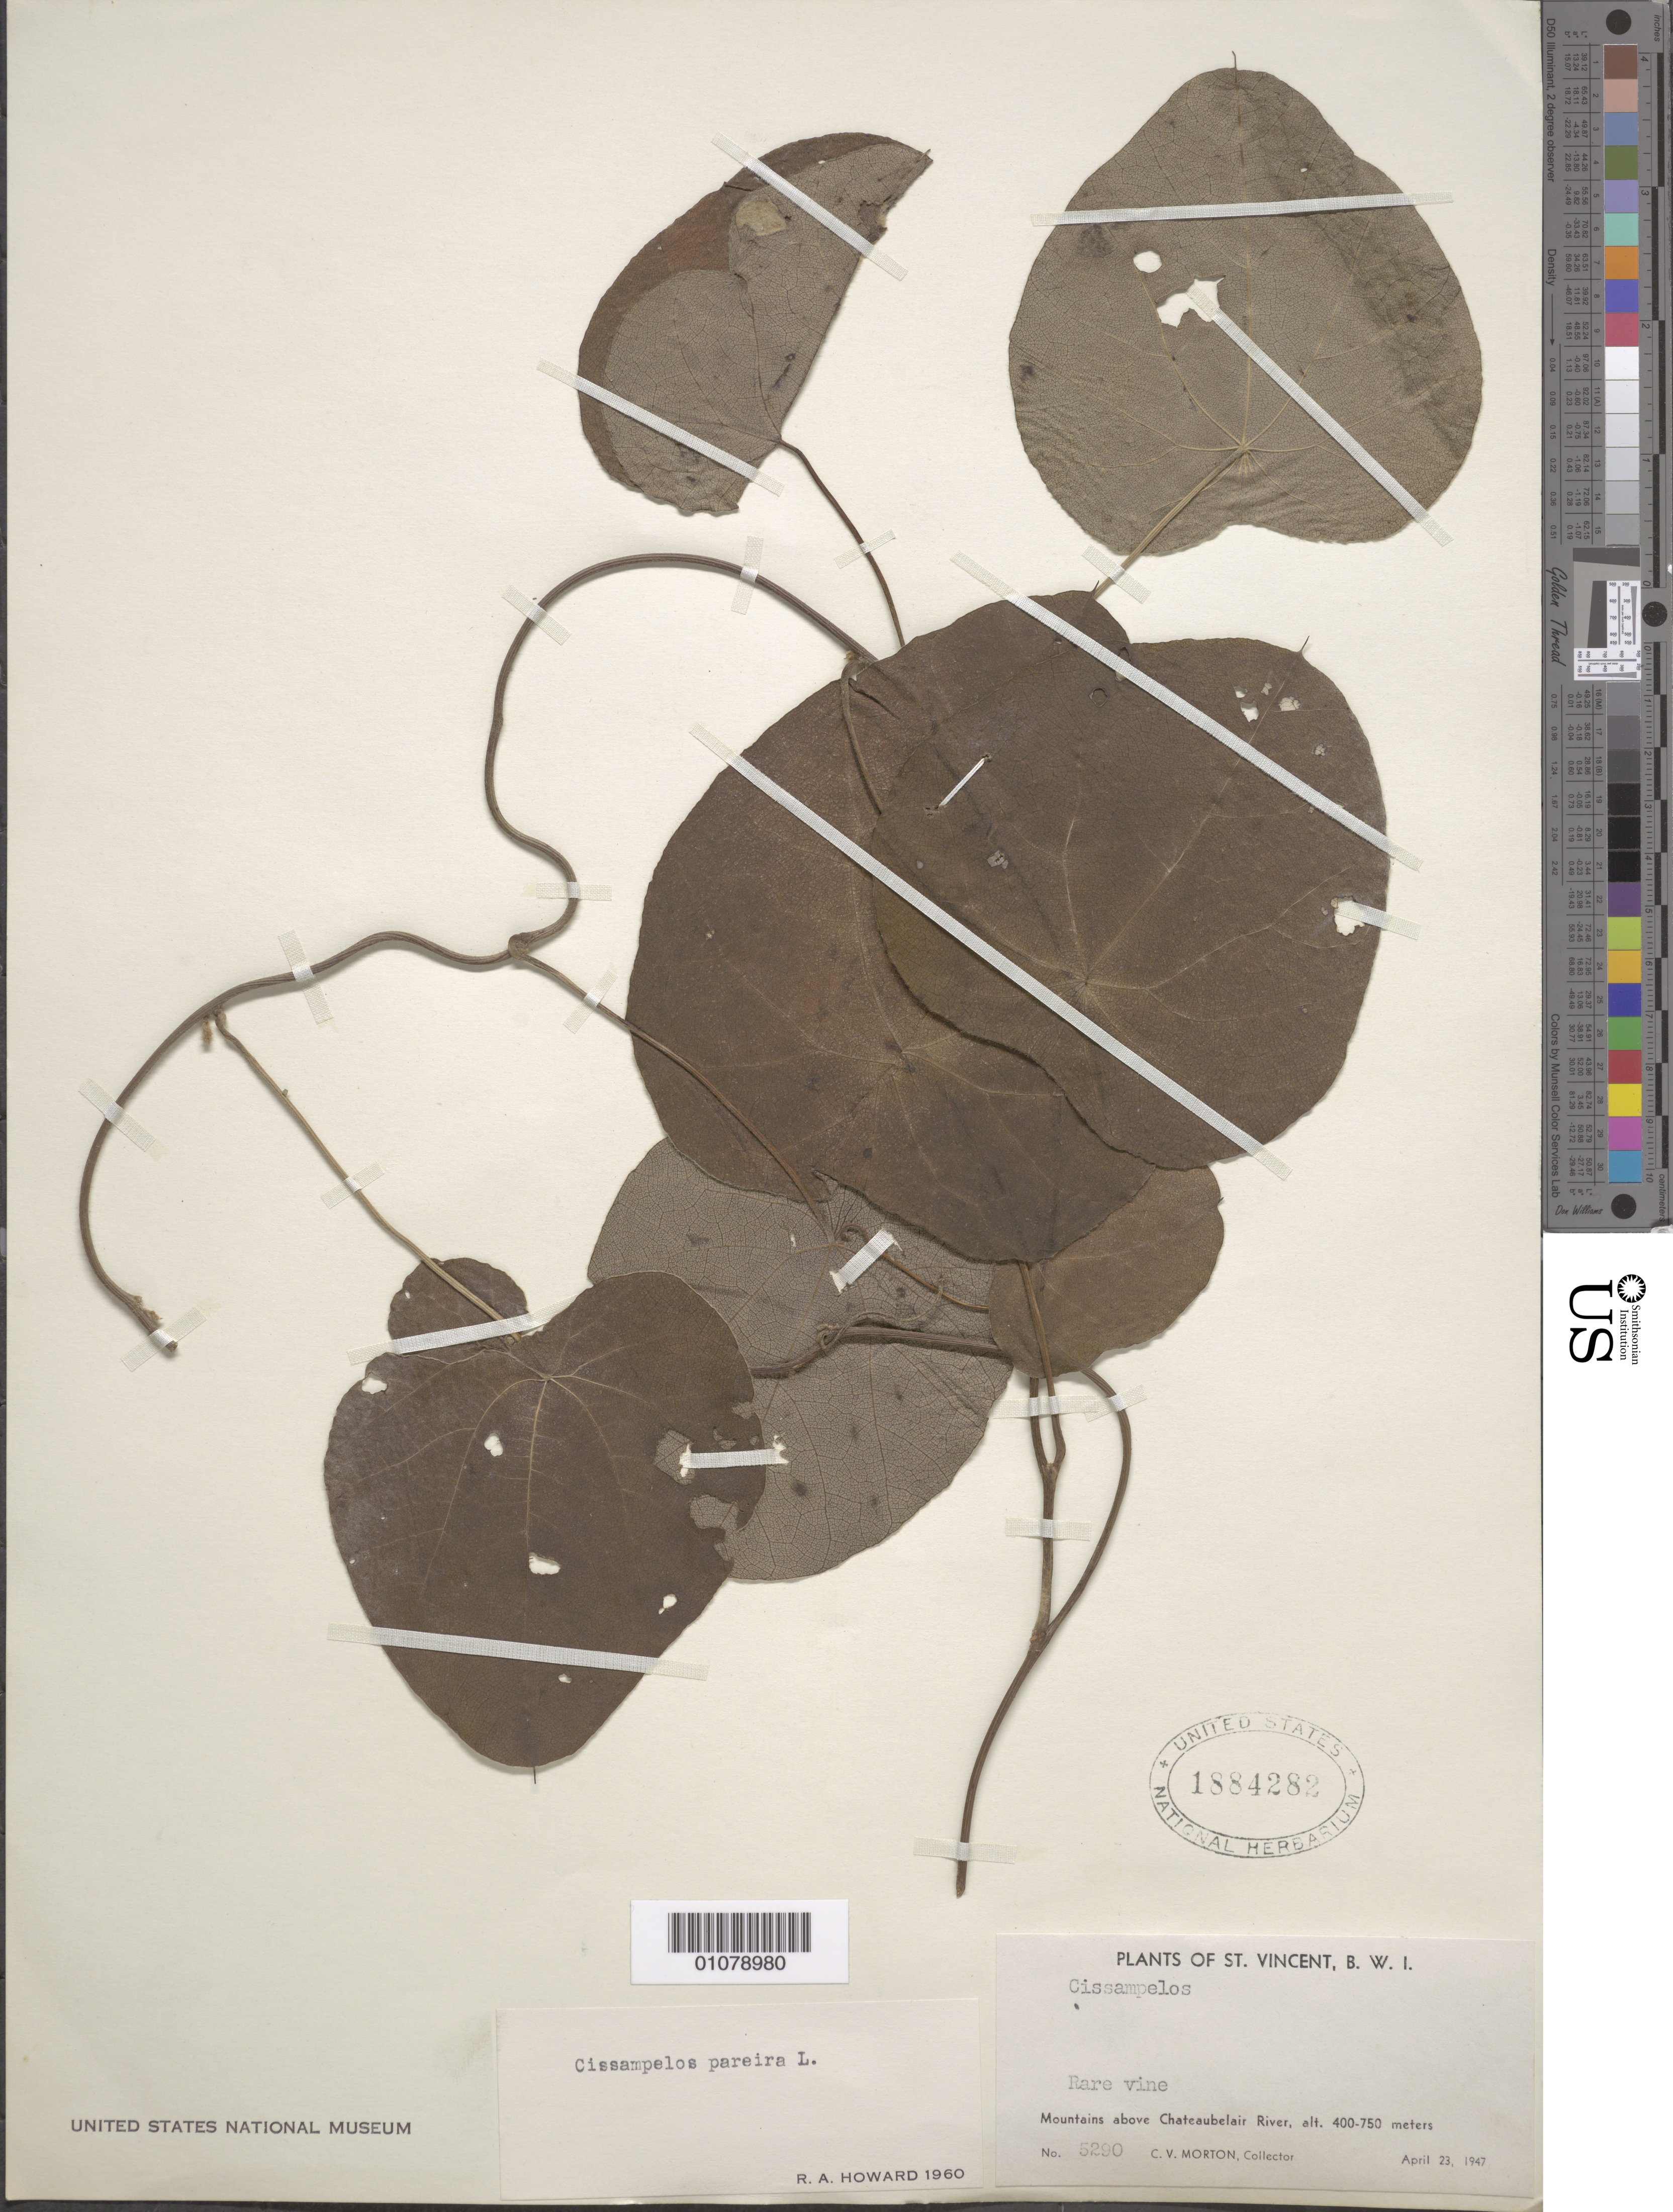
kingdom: Plantae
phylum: Tracheophyta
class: Magnoliopsida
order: Ranunculales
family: Menispermaceae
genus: Cissampelos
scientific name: Cissampelos pareira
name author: L.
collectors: C. V. Morton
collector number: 5290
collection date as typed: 23 Apr 1947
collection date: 1947-04-23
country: St. Vincent - Grenadines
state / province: Saint David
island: St. Vincent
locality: Mountains above Chateaubelair River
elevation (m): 400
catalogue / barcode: US 1884282